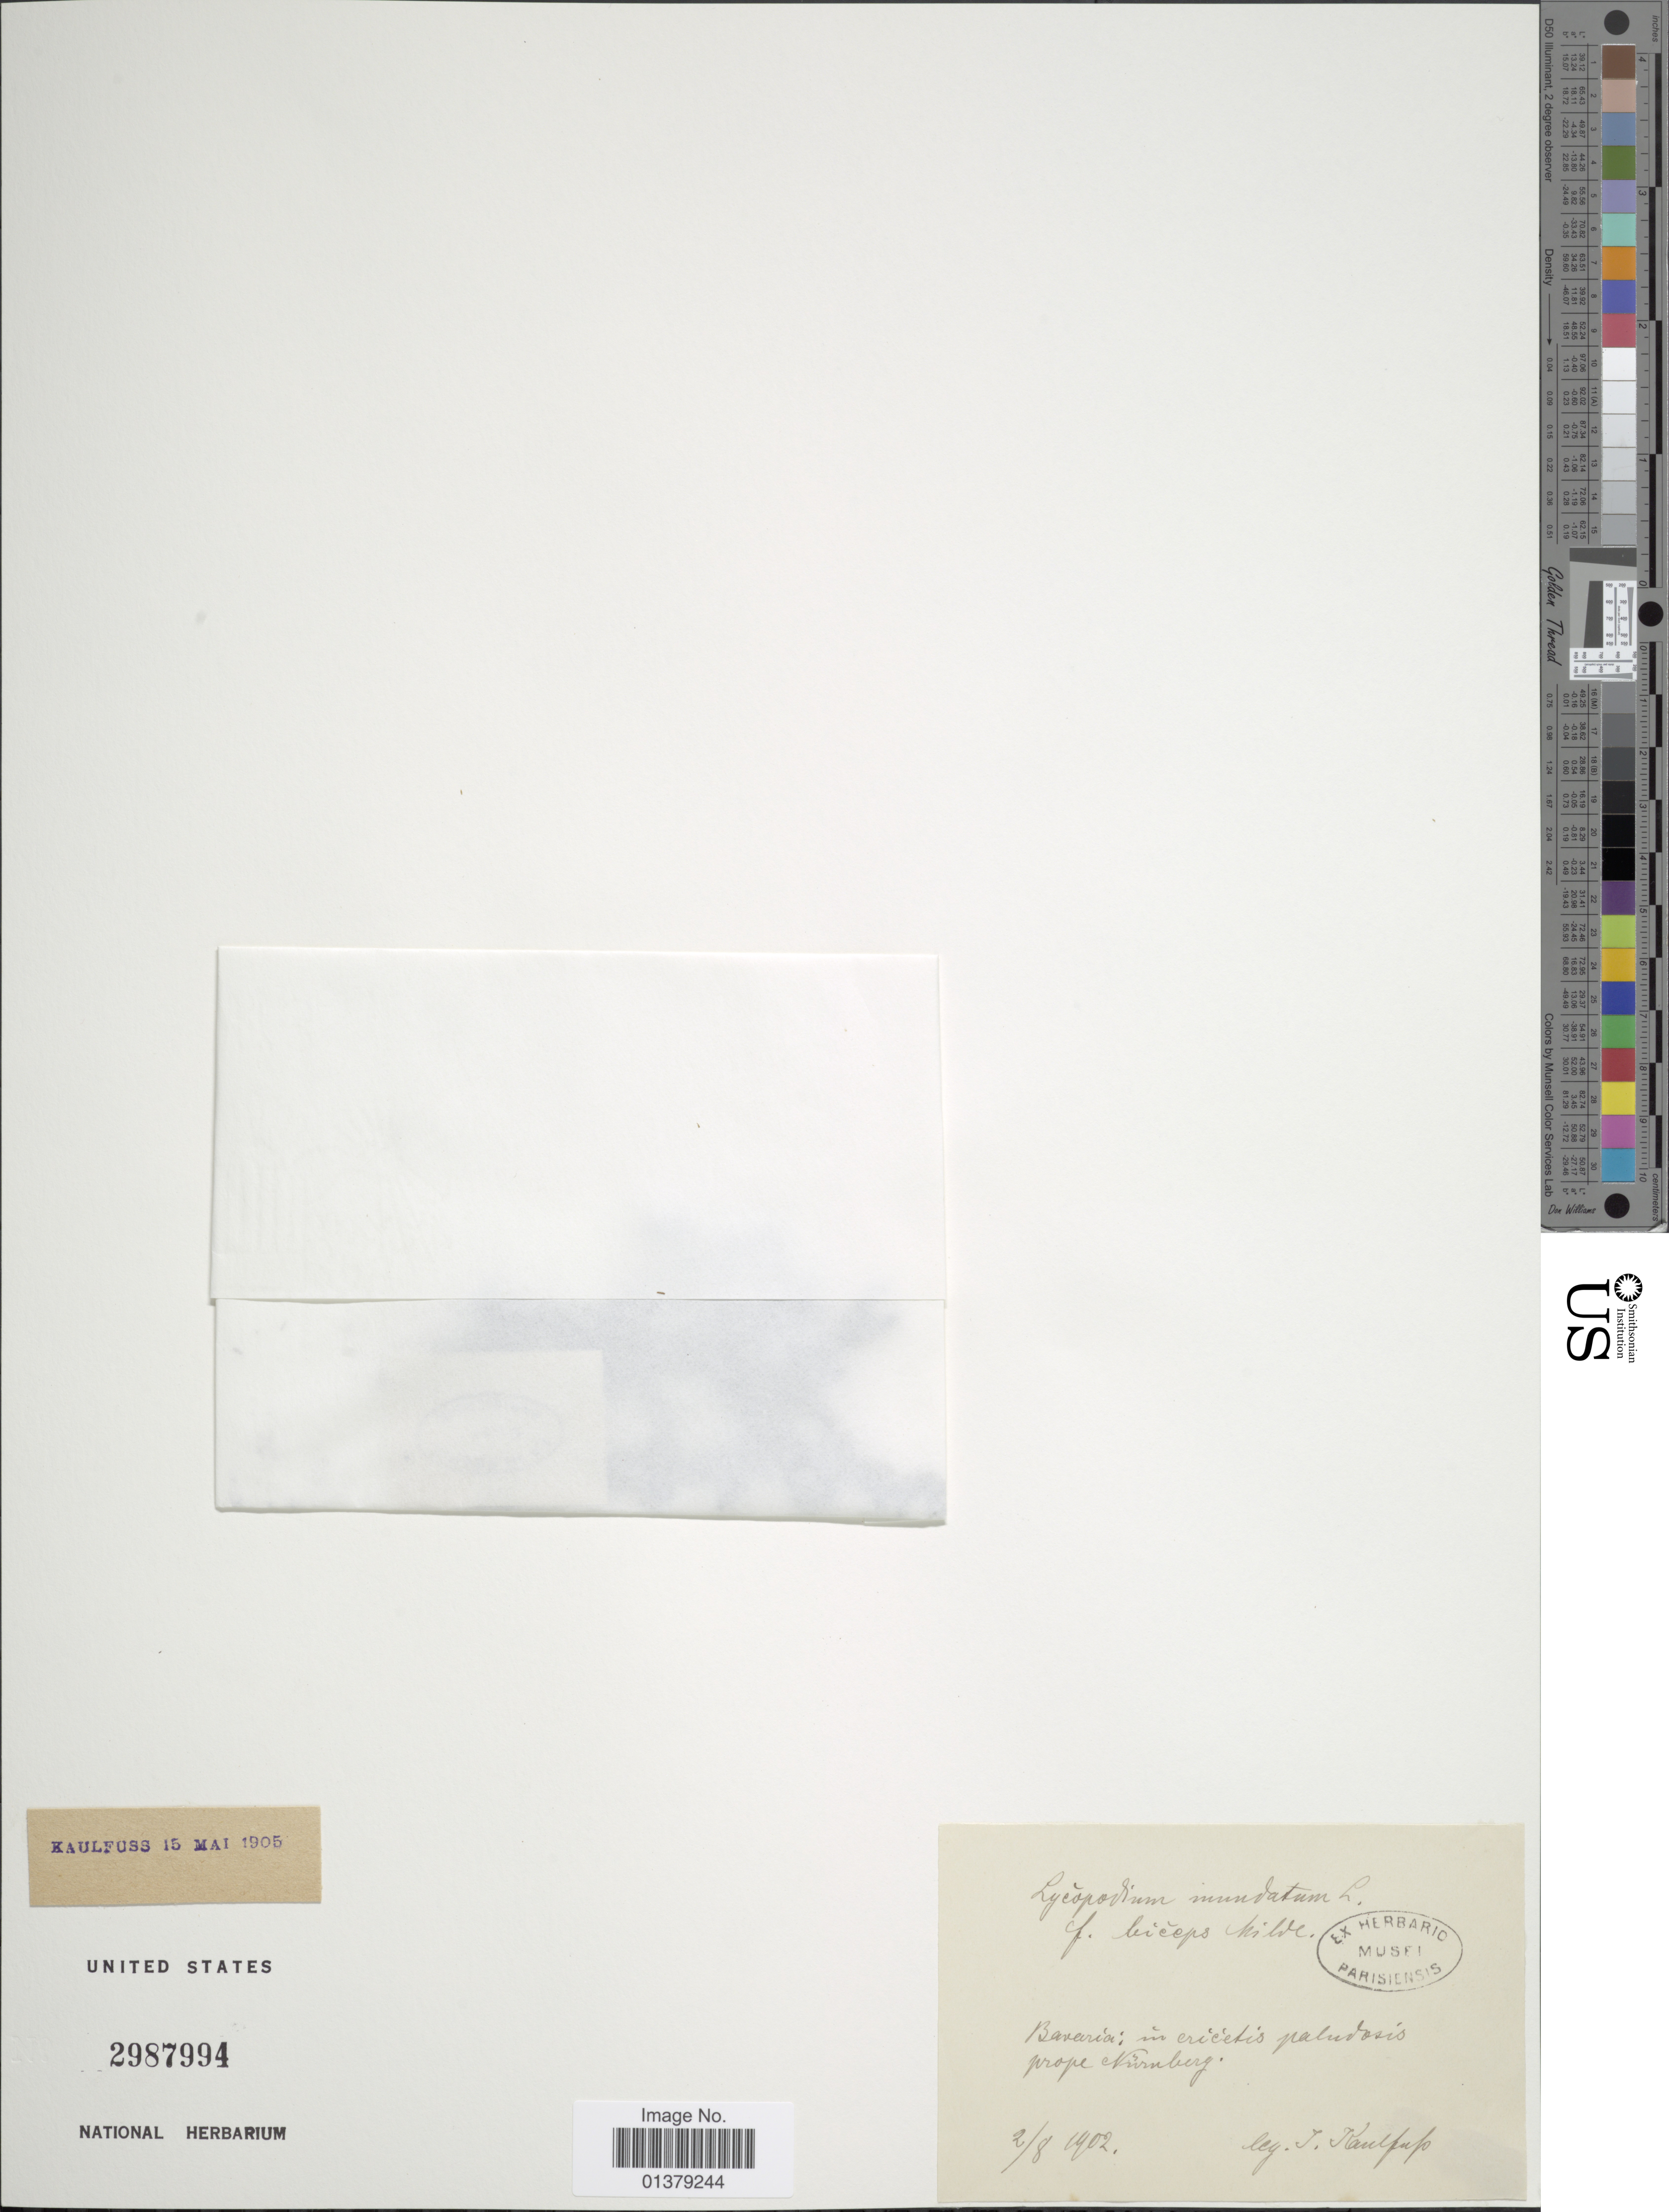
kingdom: Plantae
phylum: Tracheophyta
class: Lycopodiopsida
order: Lycopodiales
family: Lycopodiaceae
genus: Lycopodiella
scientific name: Lycopodiella inundata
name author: (L.) Holub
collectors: J. S. Kaulfuss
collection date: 1902-08-02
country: Germany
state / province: Bayern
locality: Bavaria: in erectis paludosis prope Vürulberg [interpreted]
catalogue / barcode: US 2987994